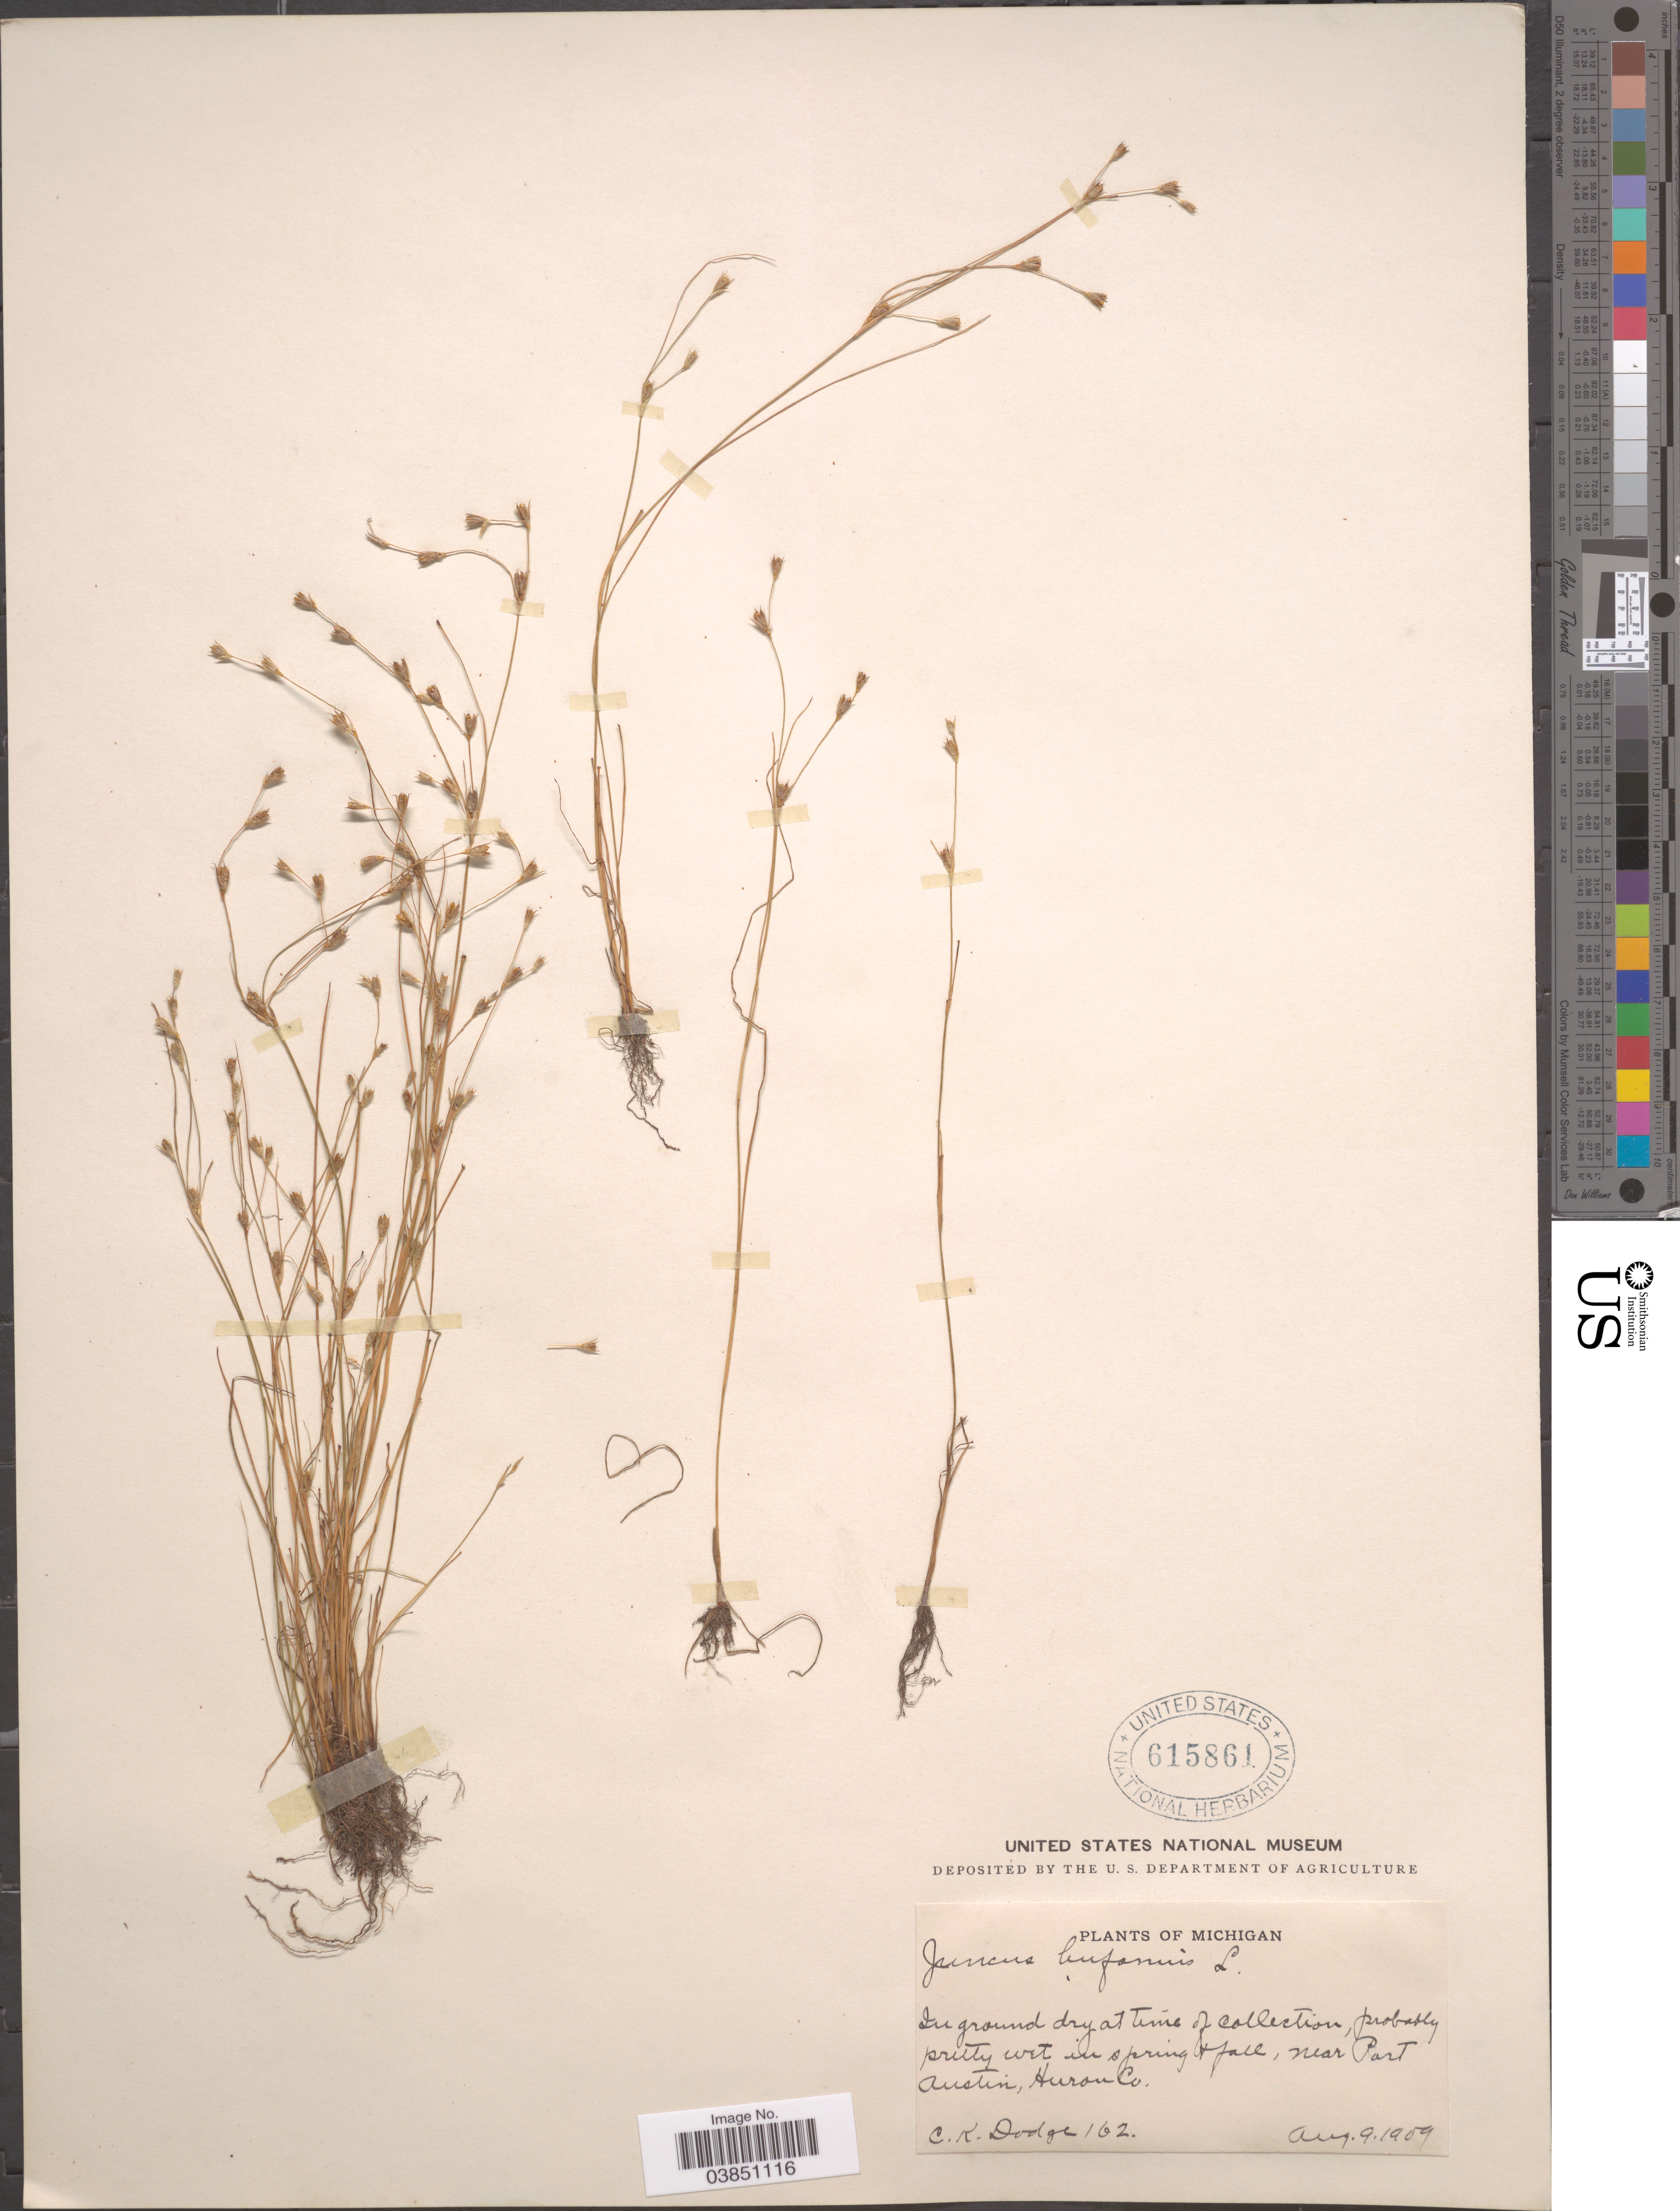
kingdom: Plantae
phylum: Tracheophyta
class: Liliopsida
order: Poales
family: Juncaceae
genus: Juncus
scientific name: Juncus bufonius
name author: L.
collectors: C. Dodge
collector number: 162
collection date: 1909-08-09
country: United States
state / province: Michigan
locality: Near Port Austin, Huron Co.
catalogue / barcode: US 615861